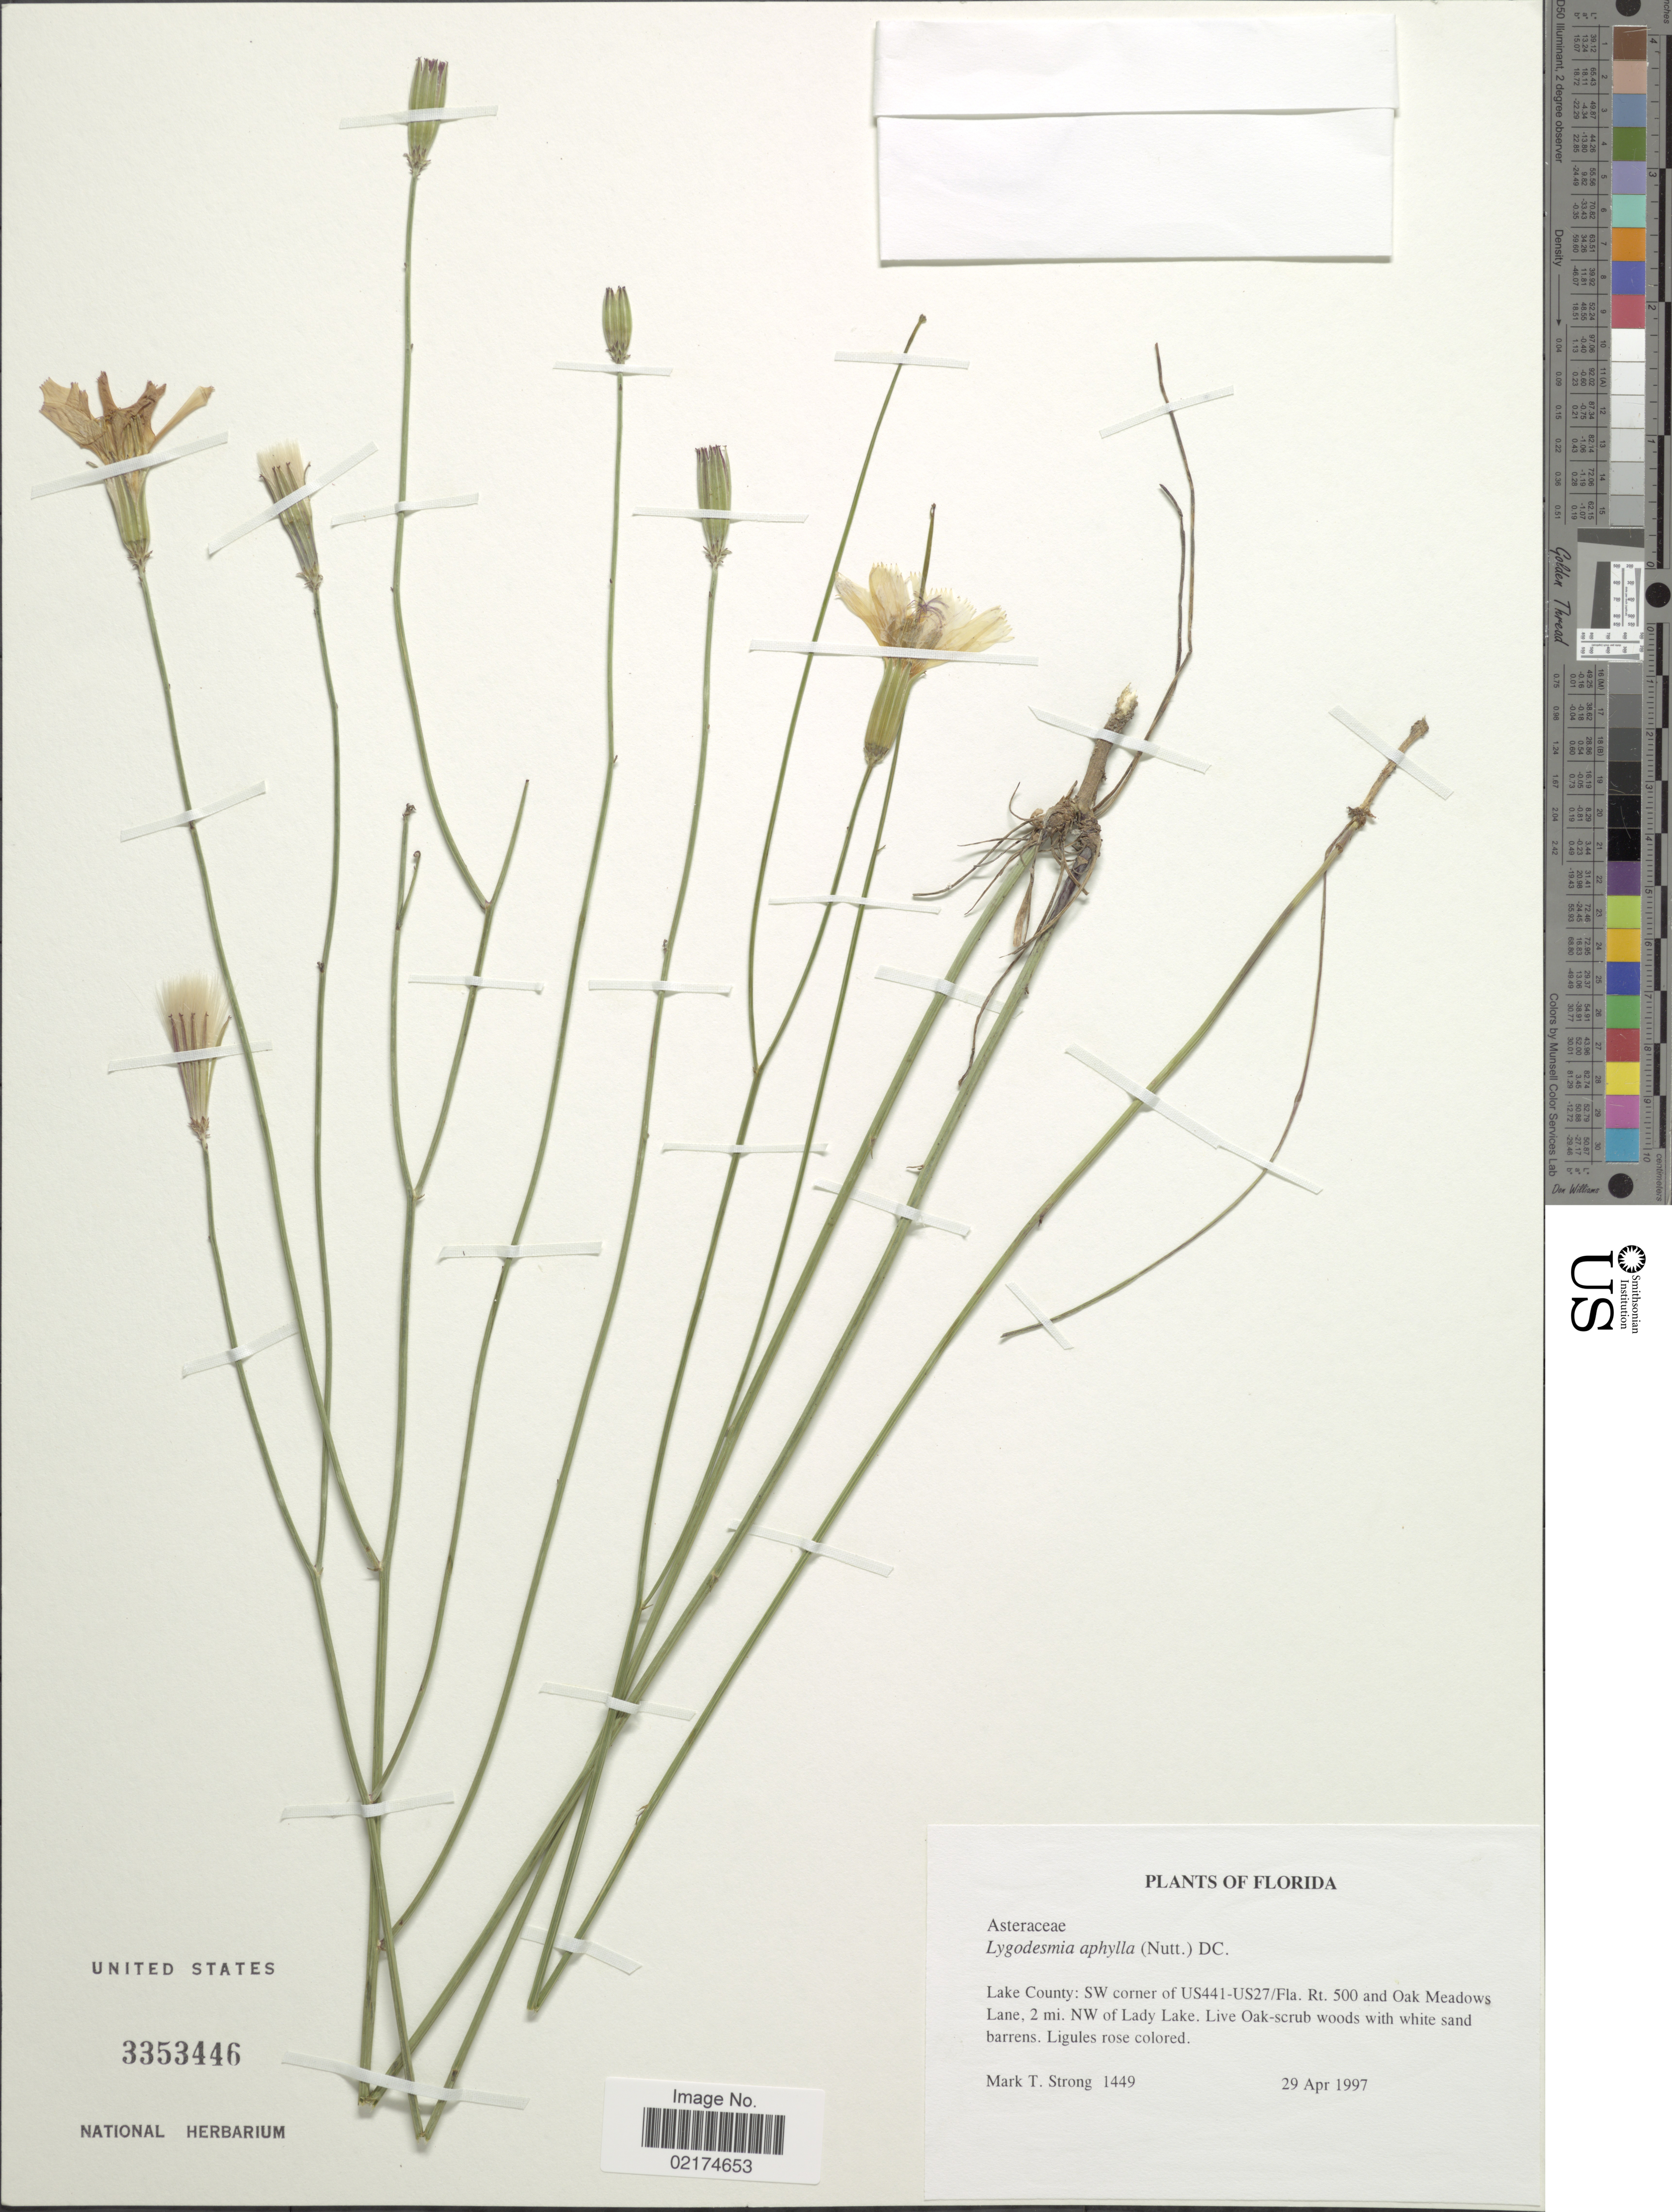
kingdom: Plantae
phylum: Tracheophyta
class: Magnoliopsida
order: Asterales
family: Asteraceae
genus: Lygodesmia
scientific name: Lygodesmia aphylla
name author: (Nutt.) DC.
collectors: M. T. Strong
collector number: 1449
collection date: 1997-04-29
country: United States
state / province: Florida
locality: Lake County: SW corner of US441-US27/Fla. Rt. 500 and Oak Meadows Lane, 2 mi. NW of Lady Lake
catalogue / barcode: US 3353446